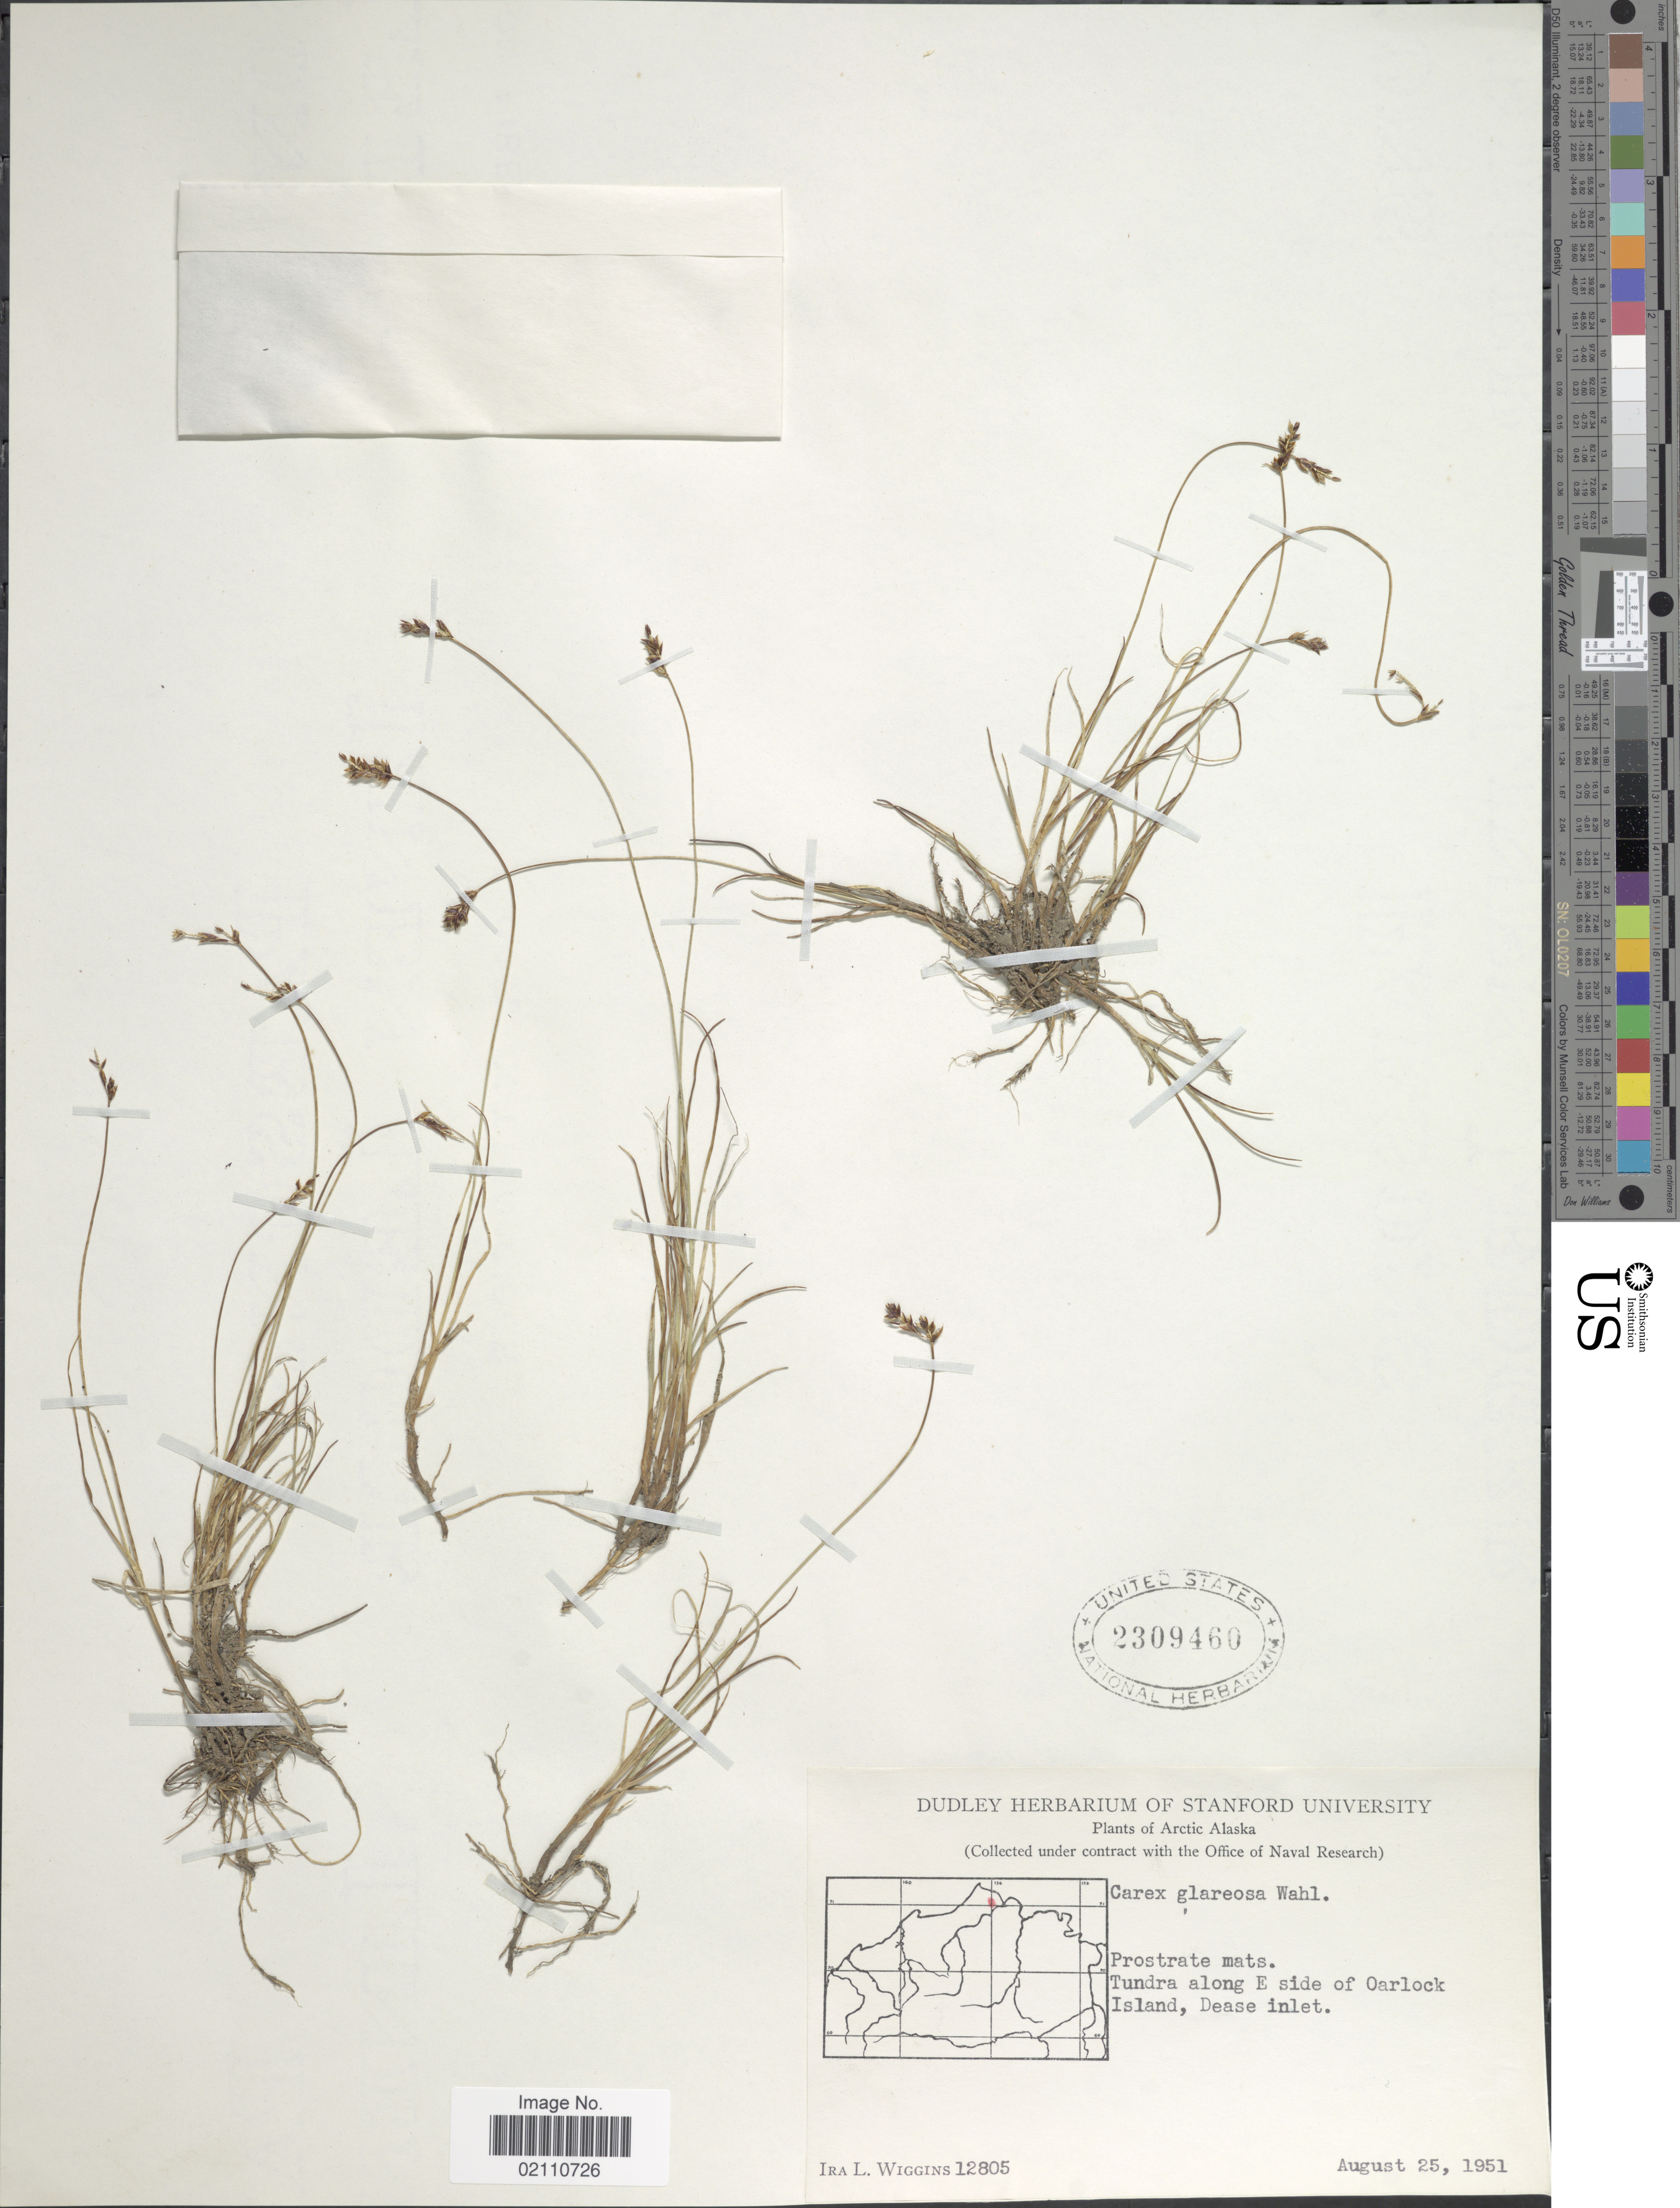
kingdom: Plantae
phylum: Tracheophyta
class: Liliopsida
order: Poales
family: Cyperaceae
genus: Carex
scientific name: Carex glareosa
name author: Schkuhr ex Wahlenb.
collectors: I. L. Wiggins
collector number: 12805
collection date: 1951-08-25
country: United States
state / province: Alaska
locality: Arctic Alaska, Tundra along E side of Oarlock Island, Dease inlet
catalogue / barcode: US 2309460